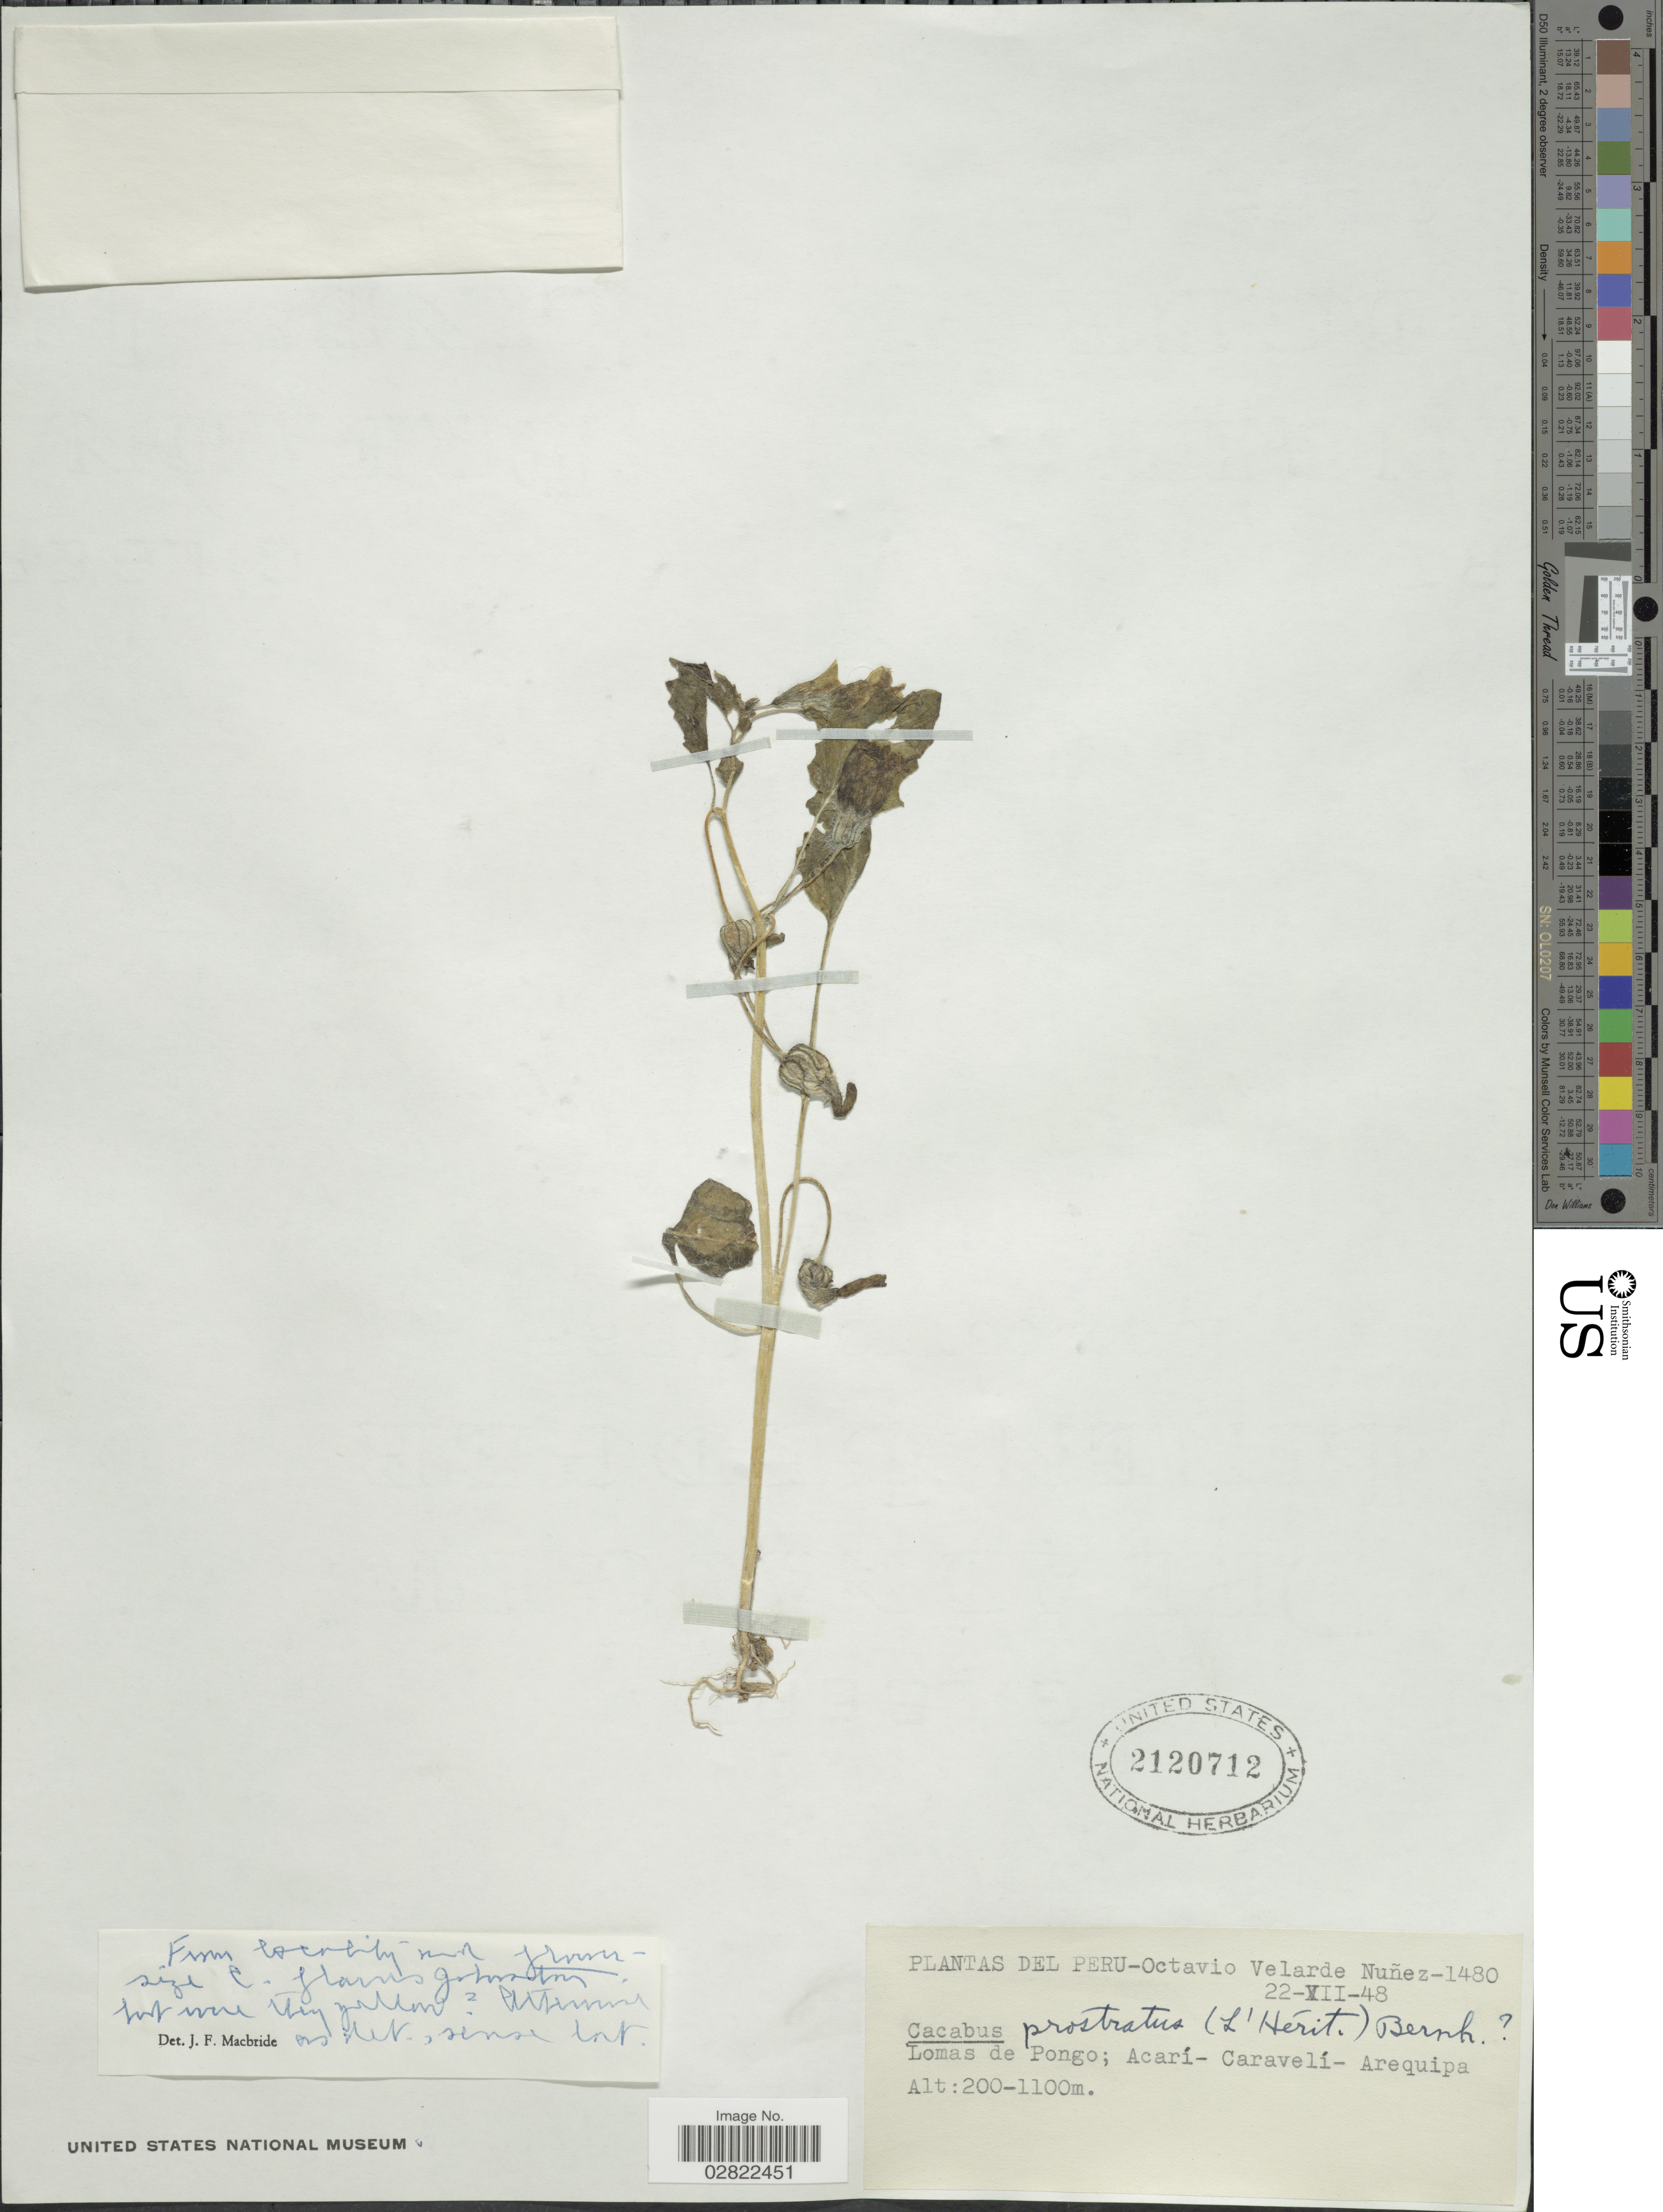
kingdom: Plantae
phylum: Tracheophyta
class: Magnoliopsida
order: Solanales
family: Solanaceae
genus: Exodeconus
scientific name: Exodeconus prostratus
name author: (L'Hér.) Raf.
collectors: O. Velarde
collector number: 1480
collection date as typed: Transcribed d/m/y: 22/12/48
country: Peru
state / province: Arequipa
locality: Lomas de Pongo; Acarí - Caravelí - Arequipa.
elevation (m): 200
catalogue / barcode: US 2120712